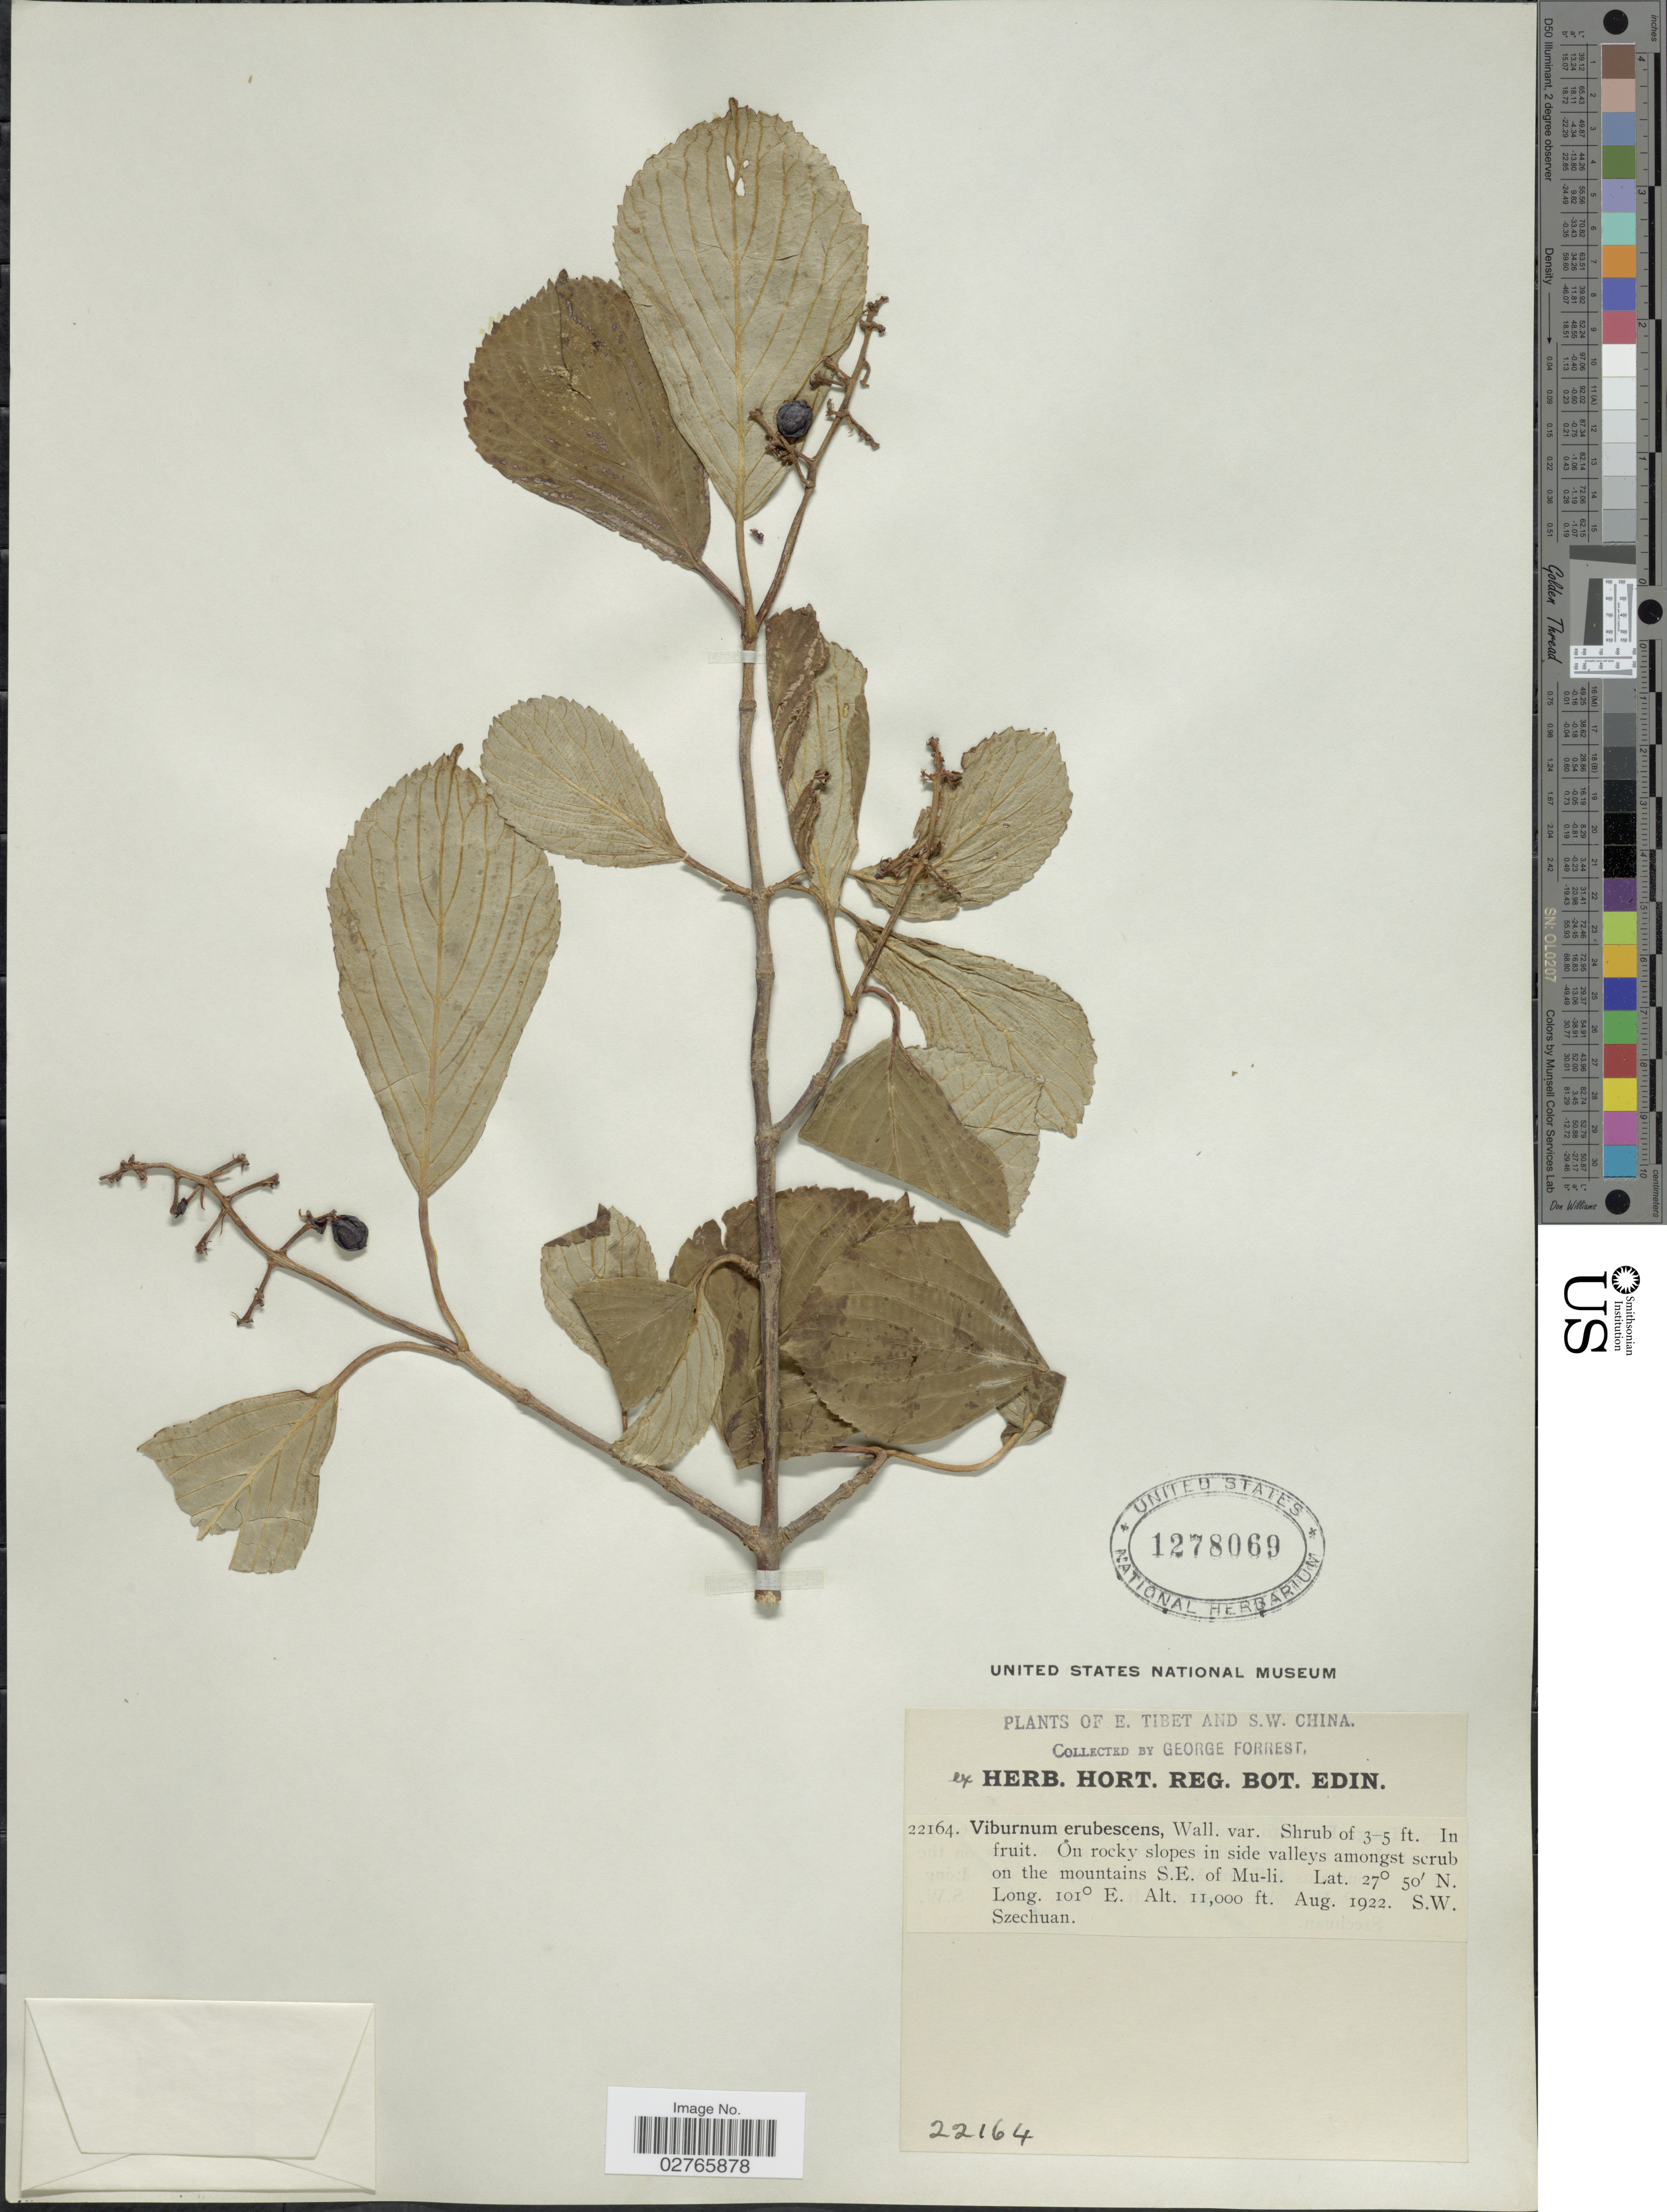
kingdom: Plantae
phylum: Tracheophyta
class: Magnoliopsida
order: Dipsacales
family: Viburnaceae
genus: Viburnum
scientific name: Viburnum erubescens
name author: Wall.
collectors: G. Forrest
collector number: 22164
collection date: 1922-08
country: China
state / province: Sichuan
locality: E. Tibet and S.W. China. on the mountains S.E. of Mu-li. S.W. Szechuan.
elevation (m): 3353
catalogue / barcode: US 1278069